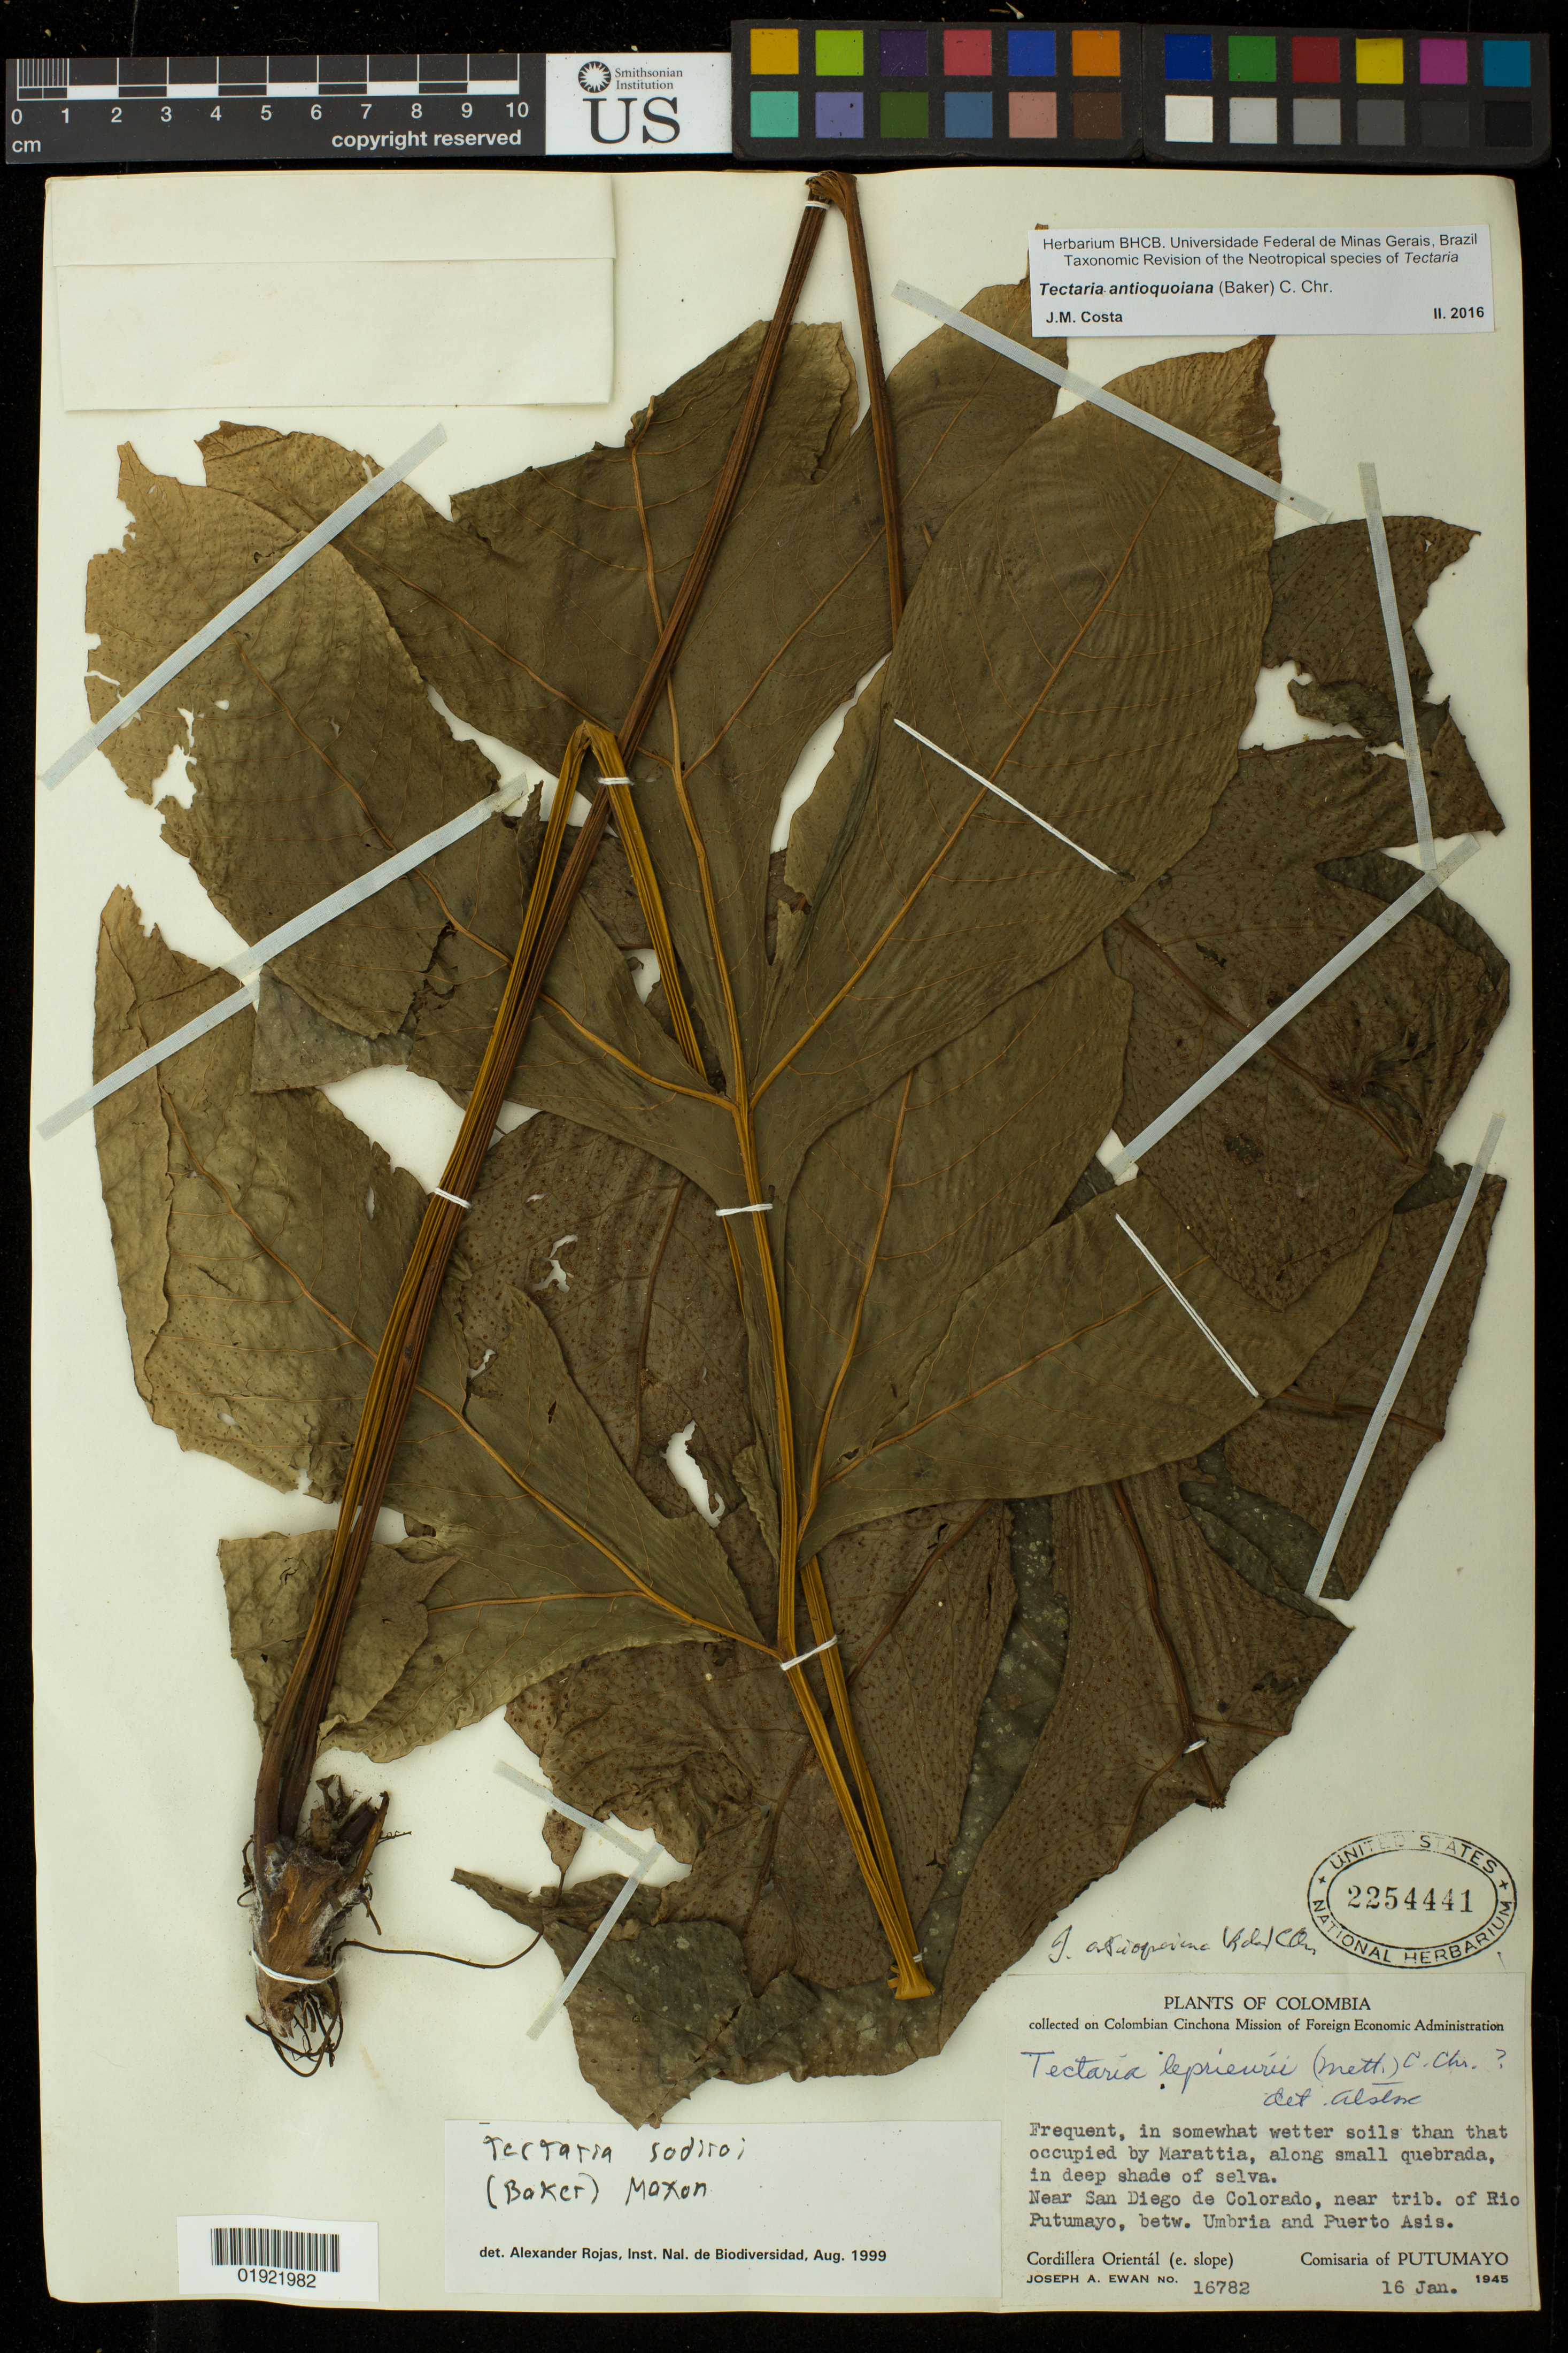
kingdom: Plantae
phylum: Tracheophyta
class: Polypodiopsida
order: Polypodiales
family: Tectariaceae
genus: Tectaria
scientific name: Tectaria antioquoiana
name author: (Baker) C. Chr.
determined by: Costa, J. M.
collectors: J. A. Ewan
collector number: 16782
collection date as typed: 16 Jan 1945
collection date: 1945-01-16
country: Colombia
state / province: Putumayo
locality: Near San Diego de Colorado, near trib. of Rio Putumayo, betw. Umbria and Puerto Asis.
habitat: in somewhat wetter soils, along small quebrada, in deep shade of selva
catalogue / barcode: US 2254441